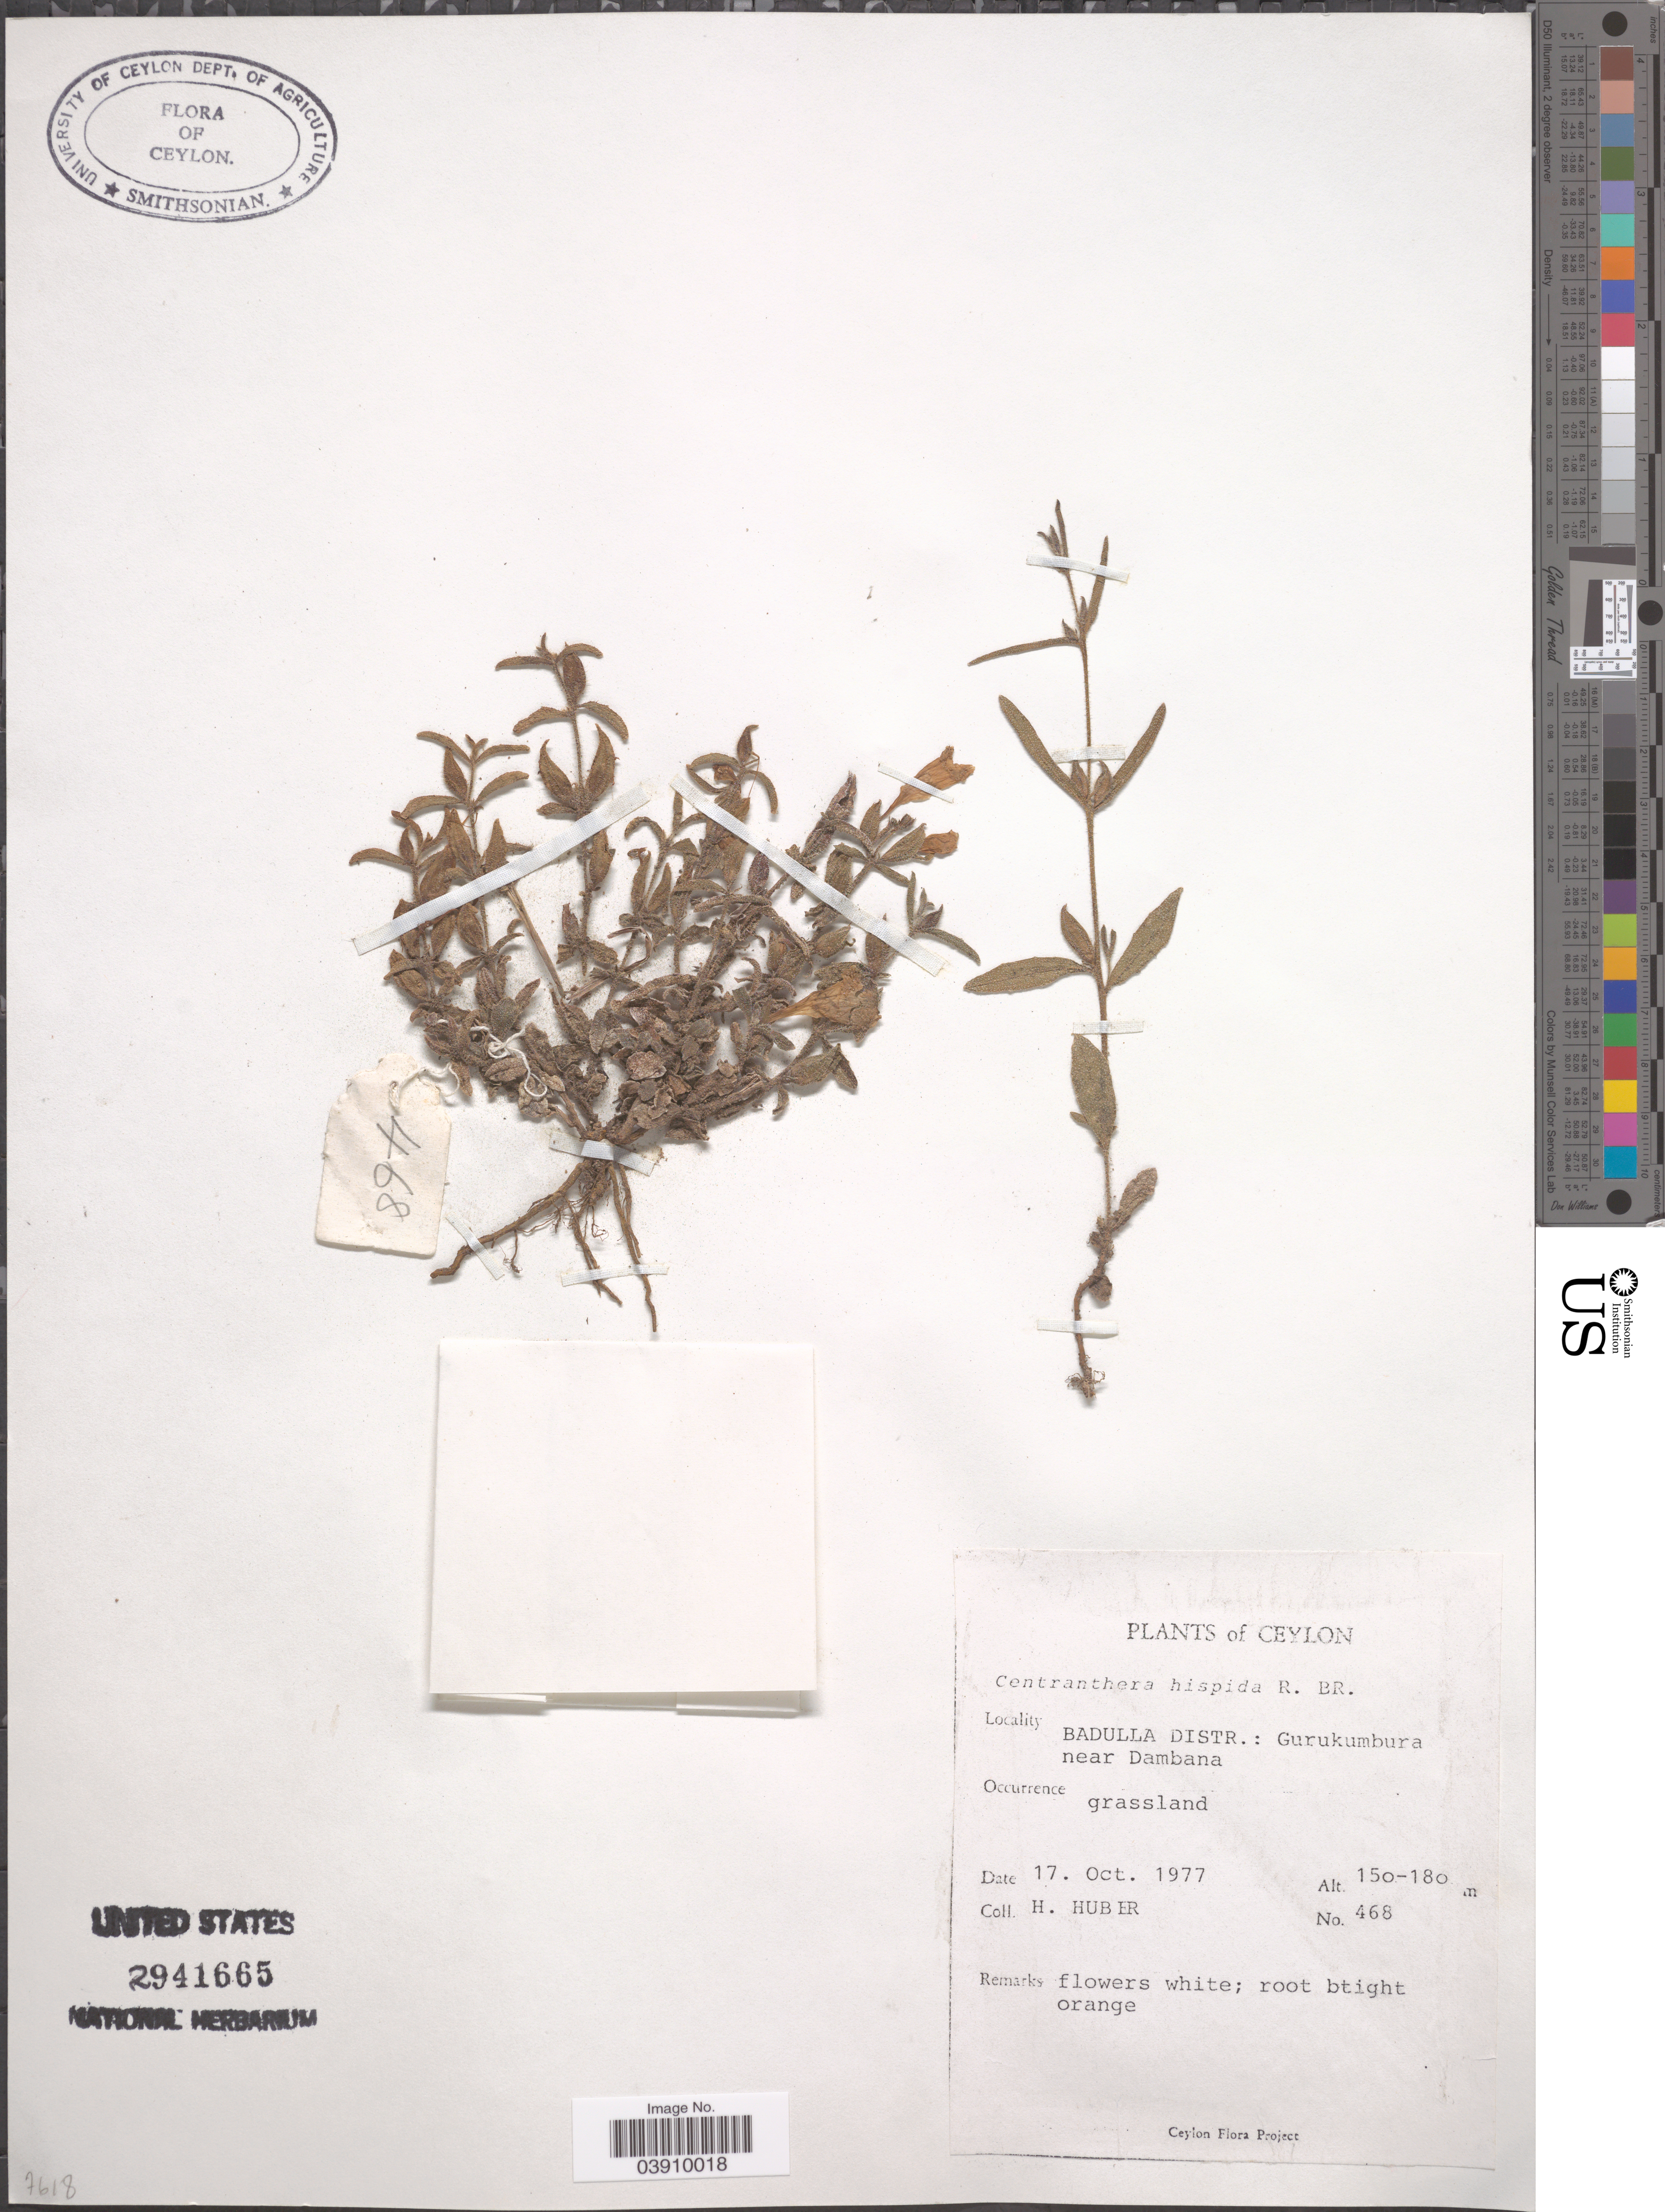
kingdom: Plantae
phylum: Tracheophyta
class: Magnoliopsida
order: Lamiales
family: Orobanchaceae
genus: Centranthera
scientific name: Centranthera hispida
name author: R. Br.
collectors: H. Huber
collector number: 468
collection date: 1977-10-17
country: Sri Lanka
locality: Ceylon. Badulla Distr.: Gurukumbura near Dambana.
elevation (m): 150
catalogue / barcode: US 2941665